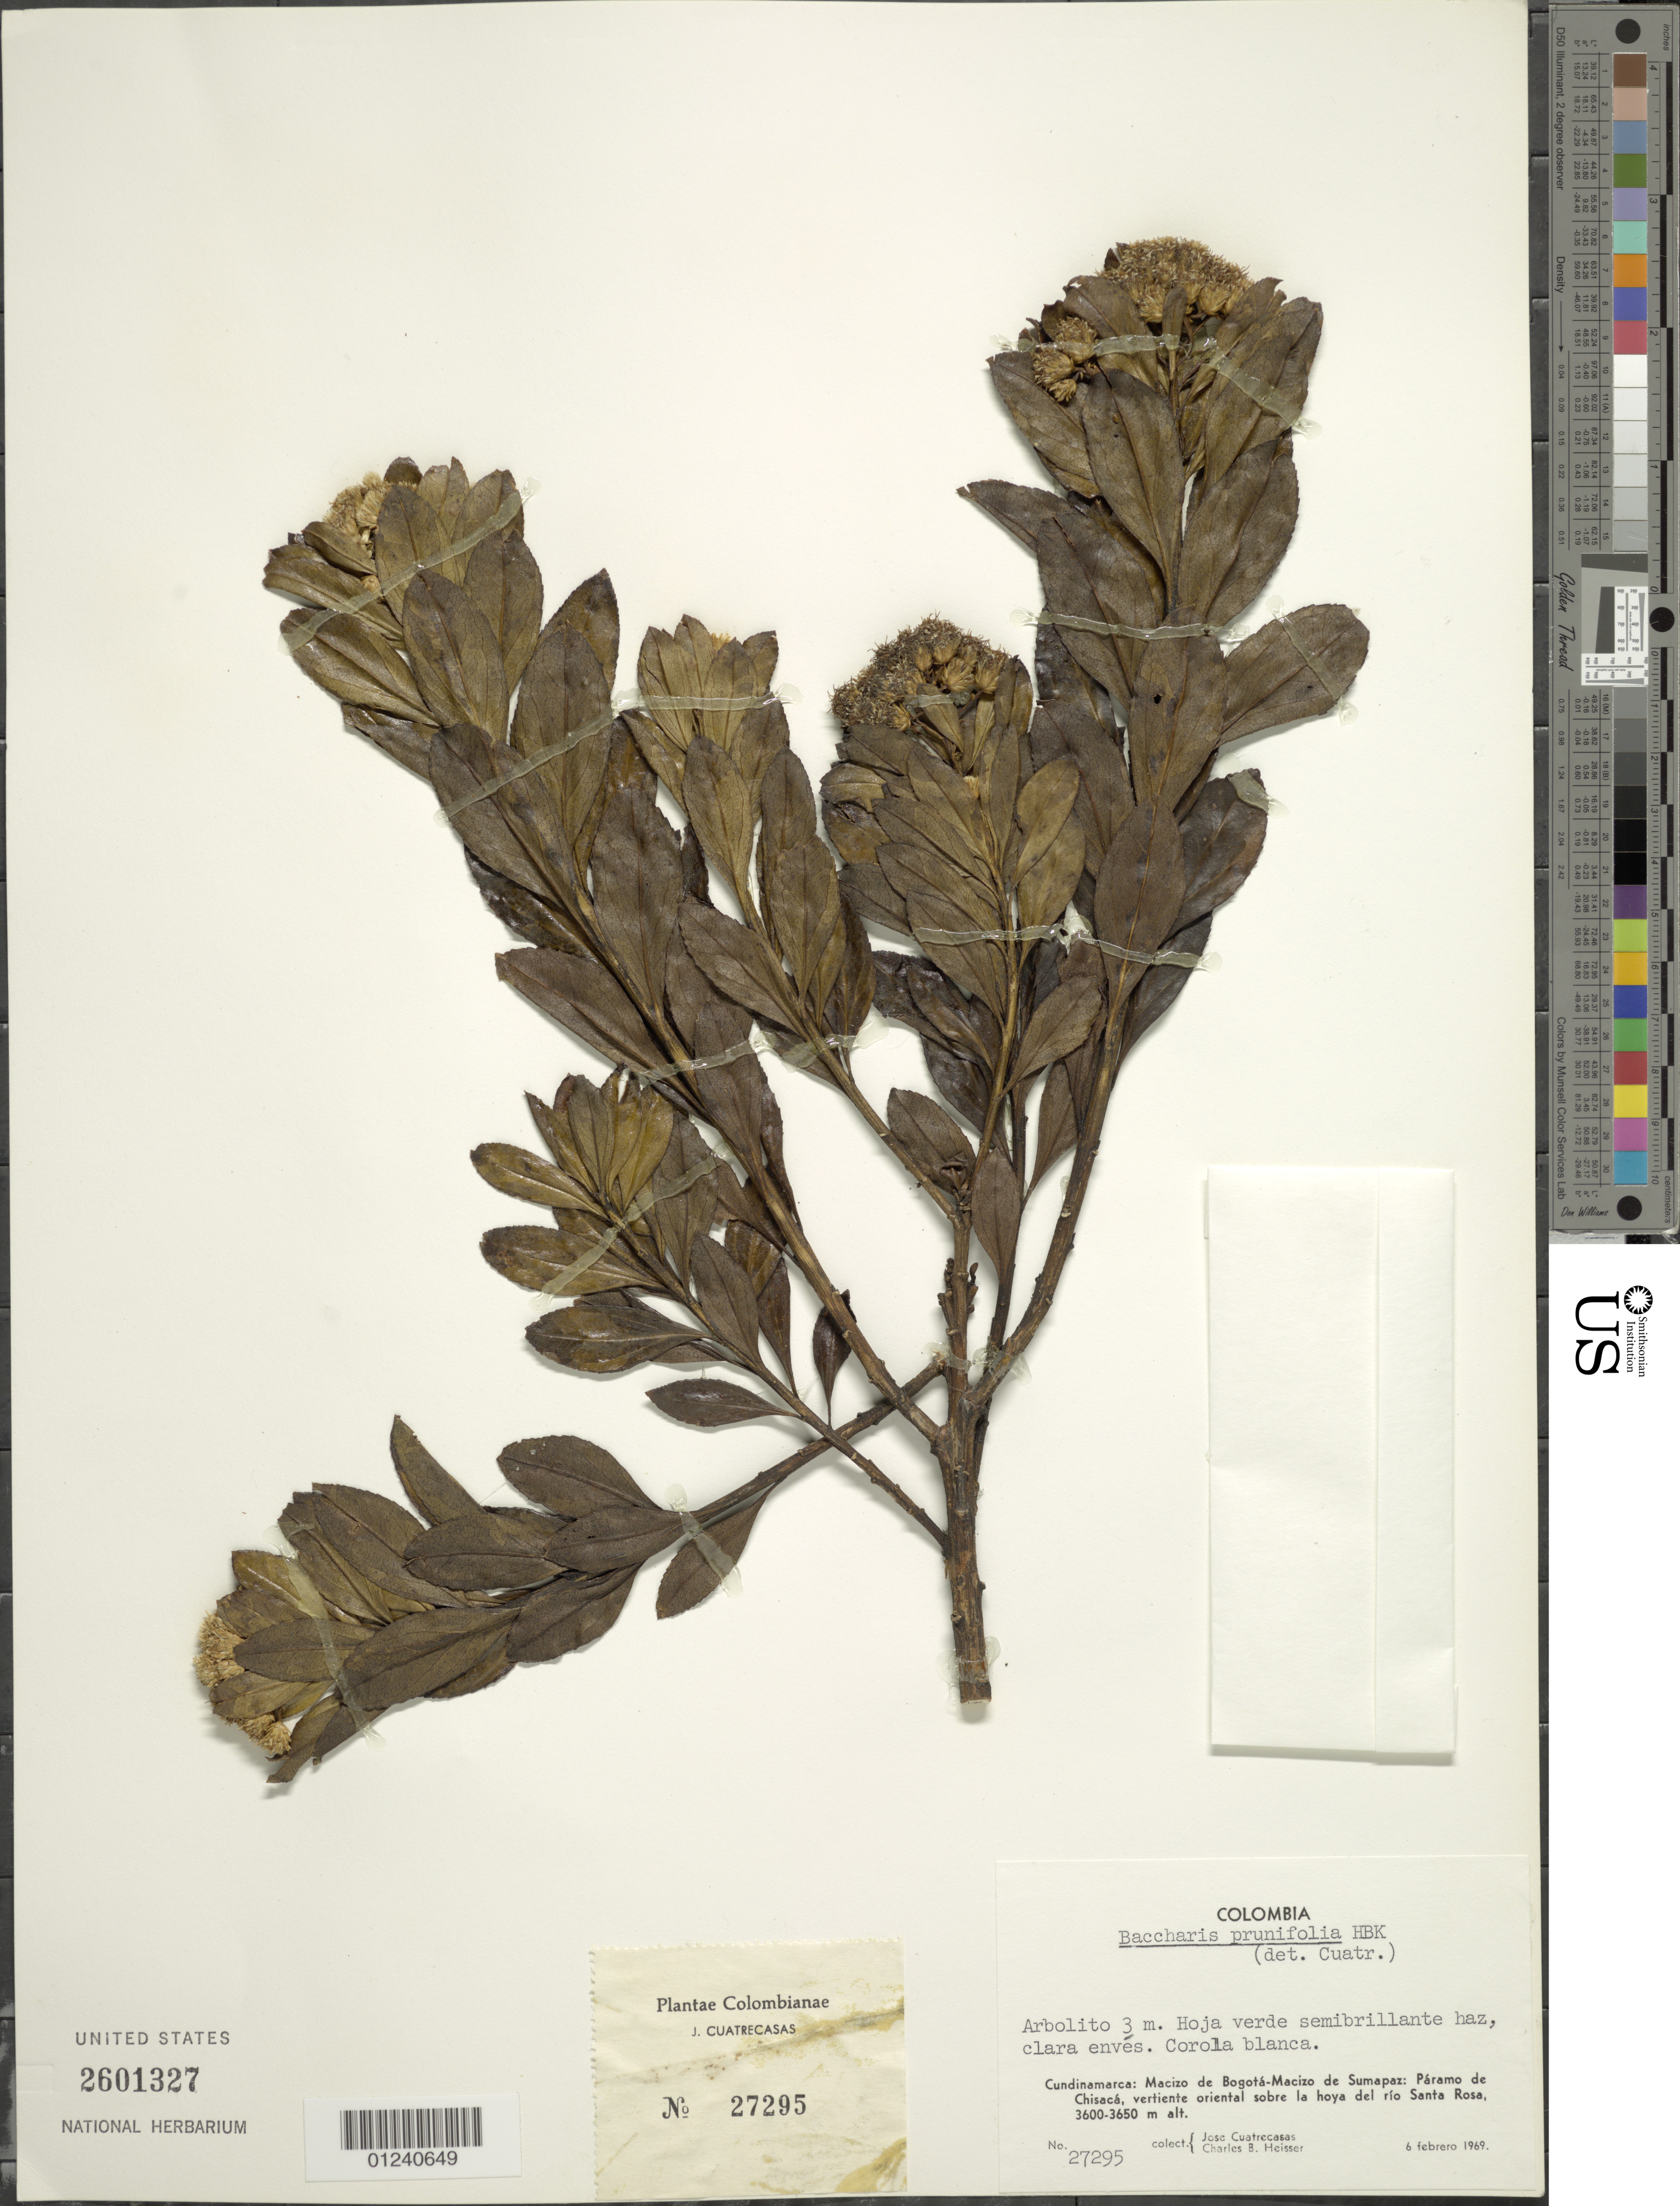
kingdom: Plantae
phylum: Tracheophyta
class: Magnoliopsida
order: Asterales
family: Asteraceae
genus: Baccharis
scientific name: Baccharis prunifolia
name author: Kunth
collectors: J. Cuatrecasas & C. B. Heiser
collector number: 27295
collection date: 1969-02-06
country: Colombia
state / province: Cundinamarca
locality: Macizo de Bogotá--Macizo de Sumapaz; Páramo de Chisacá, vertiente oriental sobre la hoya del río Santa Rosa.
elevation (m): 3600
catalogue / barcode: US 2601327